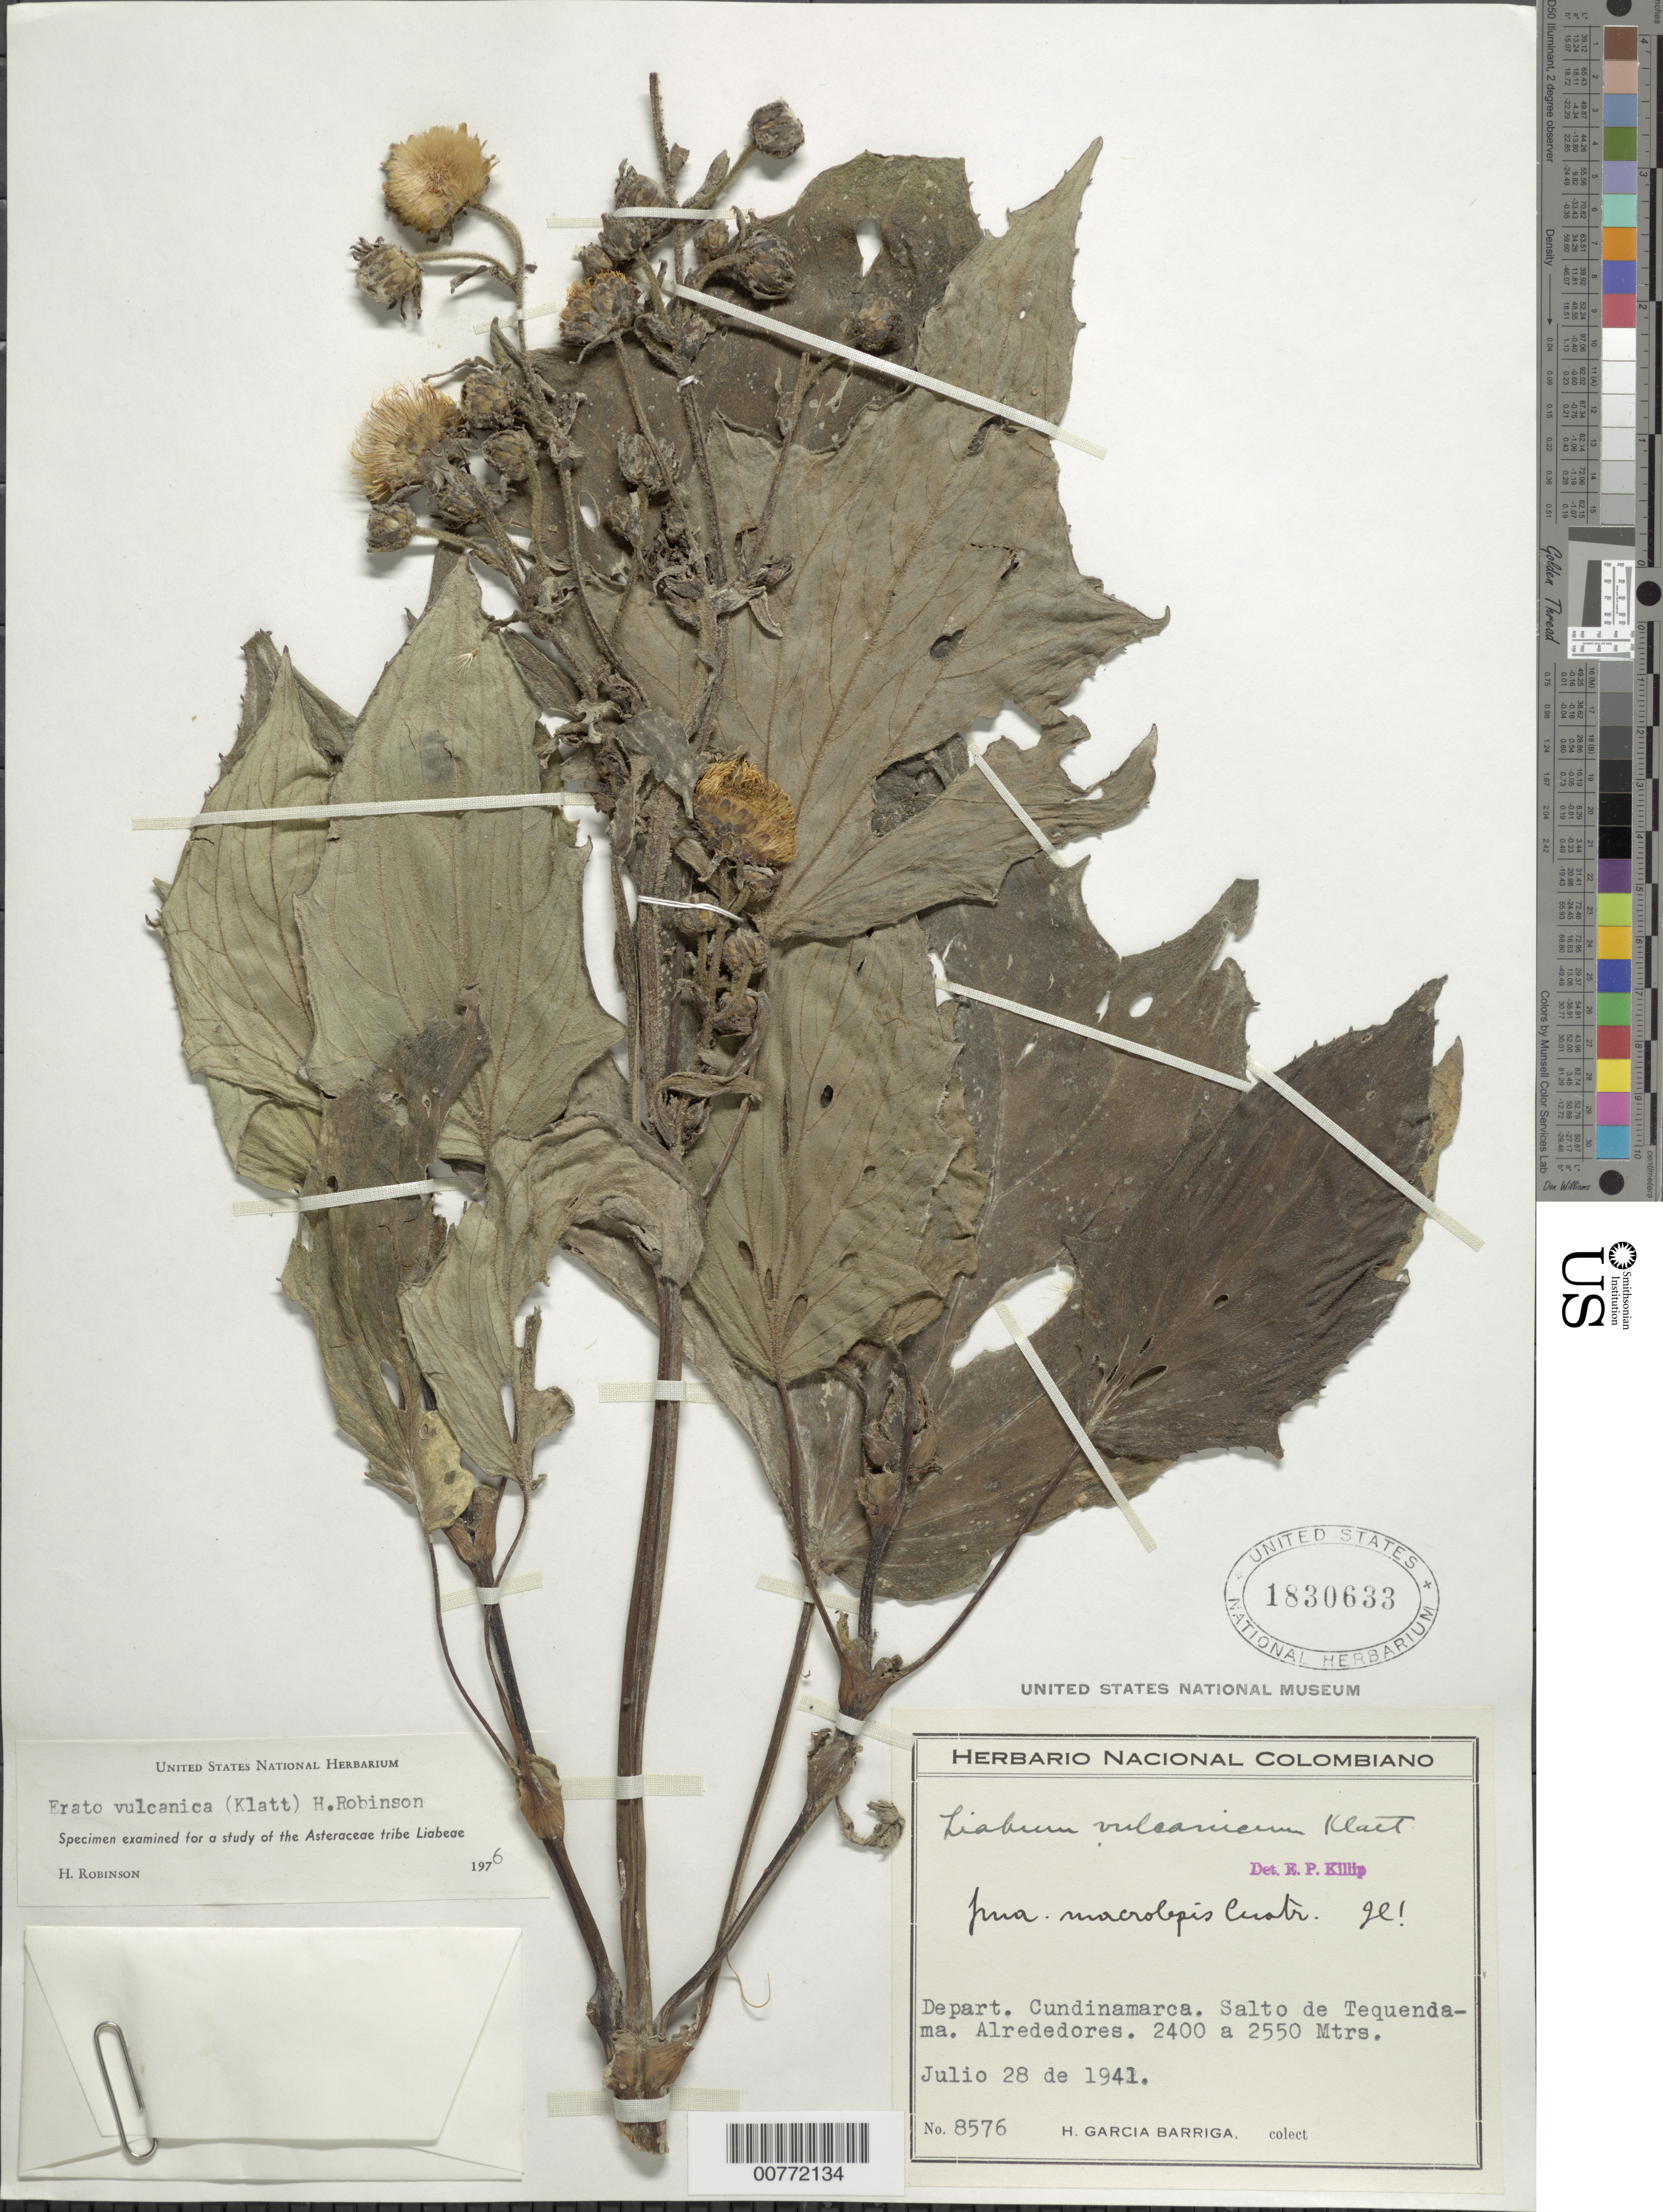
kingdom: Plantae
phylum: Tracheophyta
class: Magnoliopsida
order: Asterales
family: Asteraceae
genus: Erato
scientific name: Erato vulcanica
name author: (Klatt) H. Rob.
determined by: Robinson, Harold E., (US)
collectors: H. García Barriga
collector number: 8576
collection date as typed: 28-Jul-41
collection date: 1941-07-28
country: Colombia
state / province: Cundinamarca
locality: Salto de Tequendama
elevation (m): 2400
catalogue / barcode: US 1830633